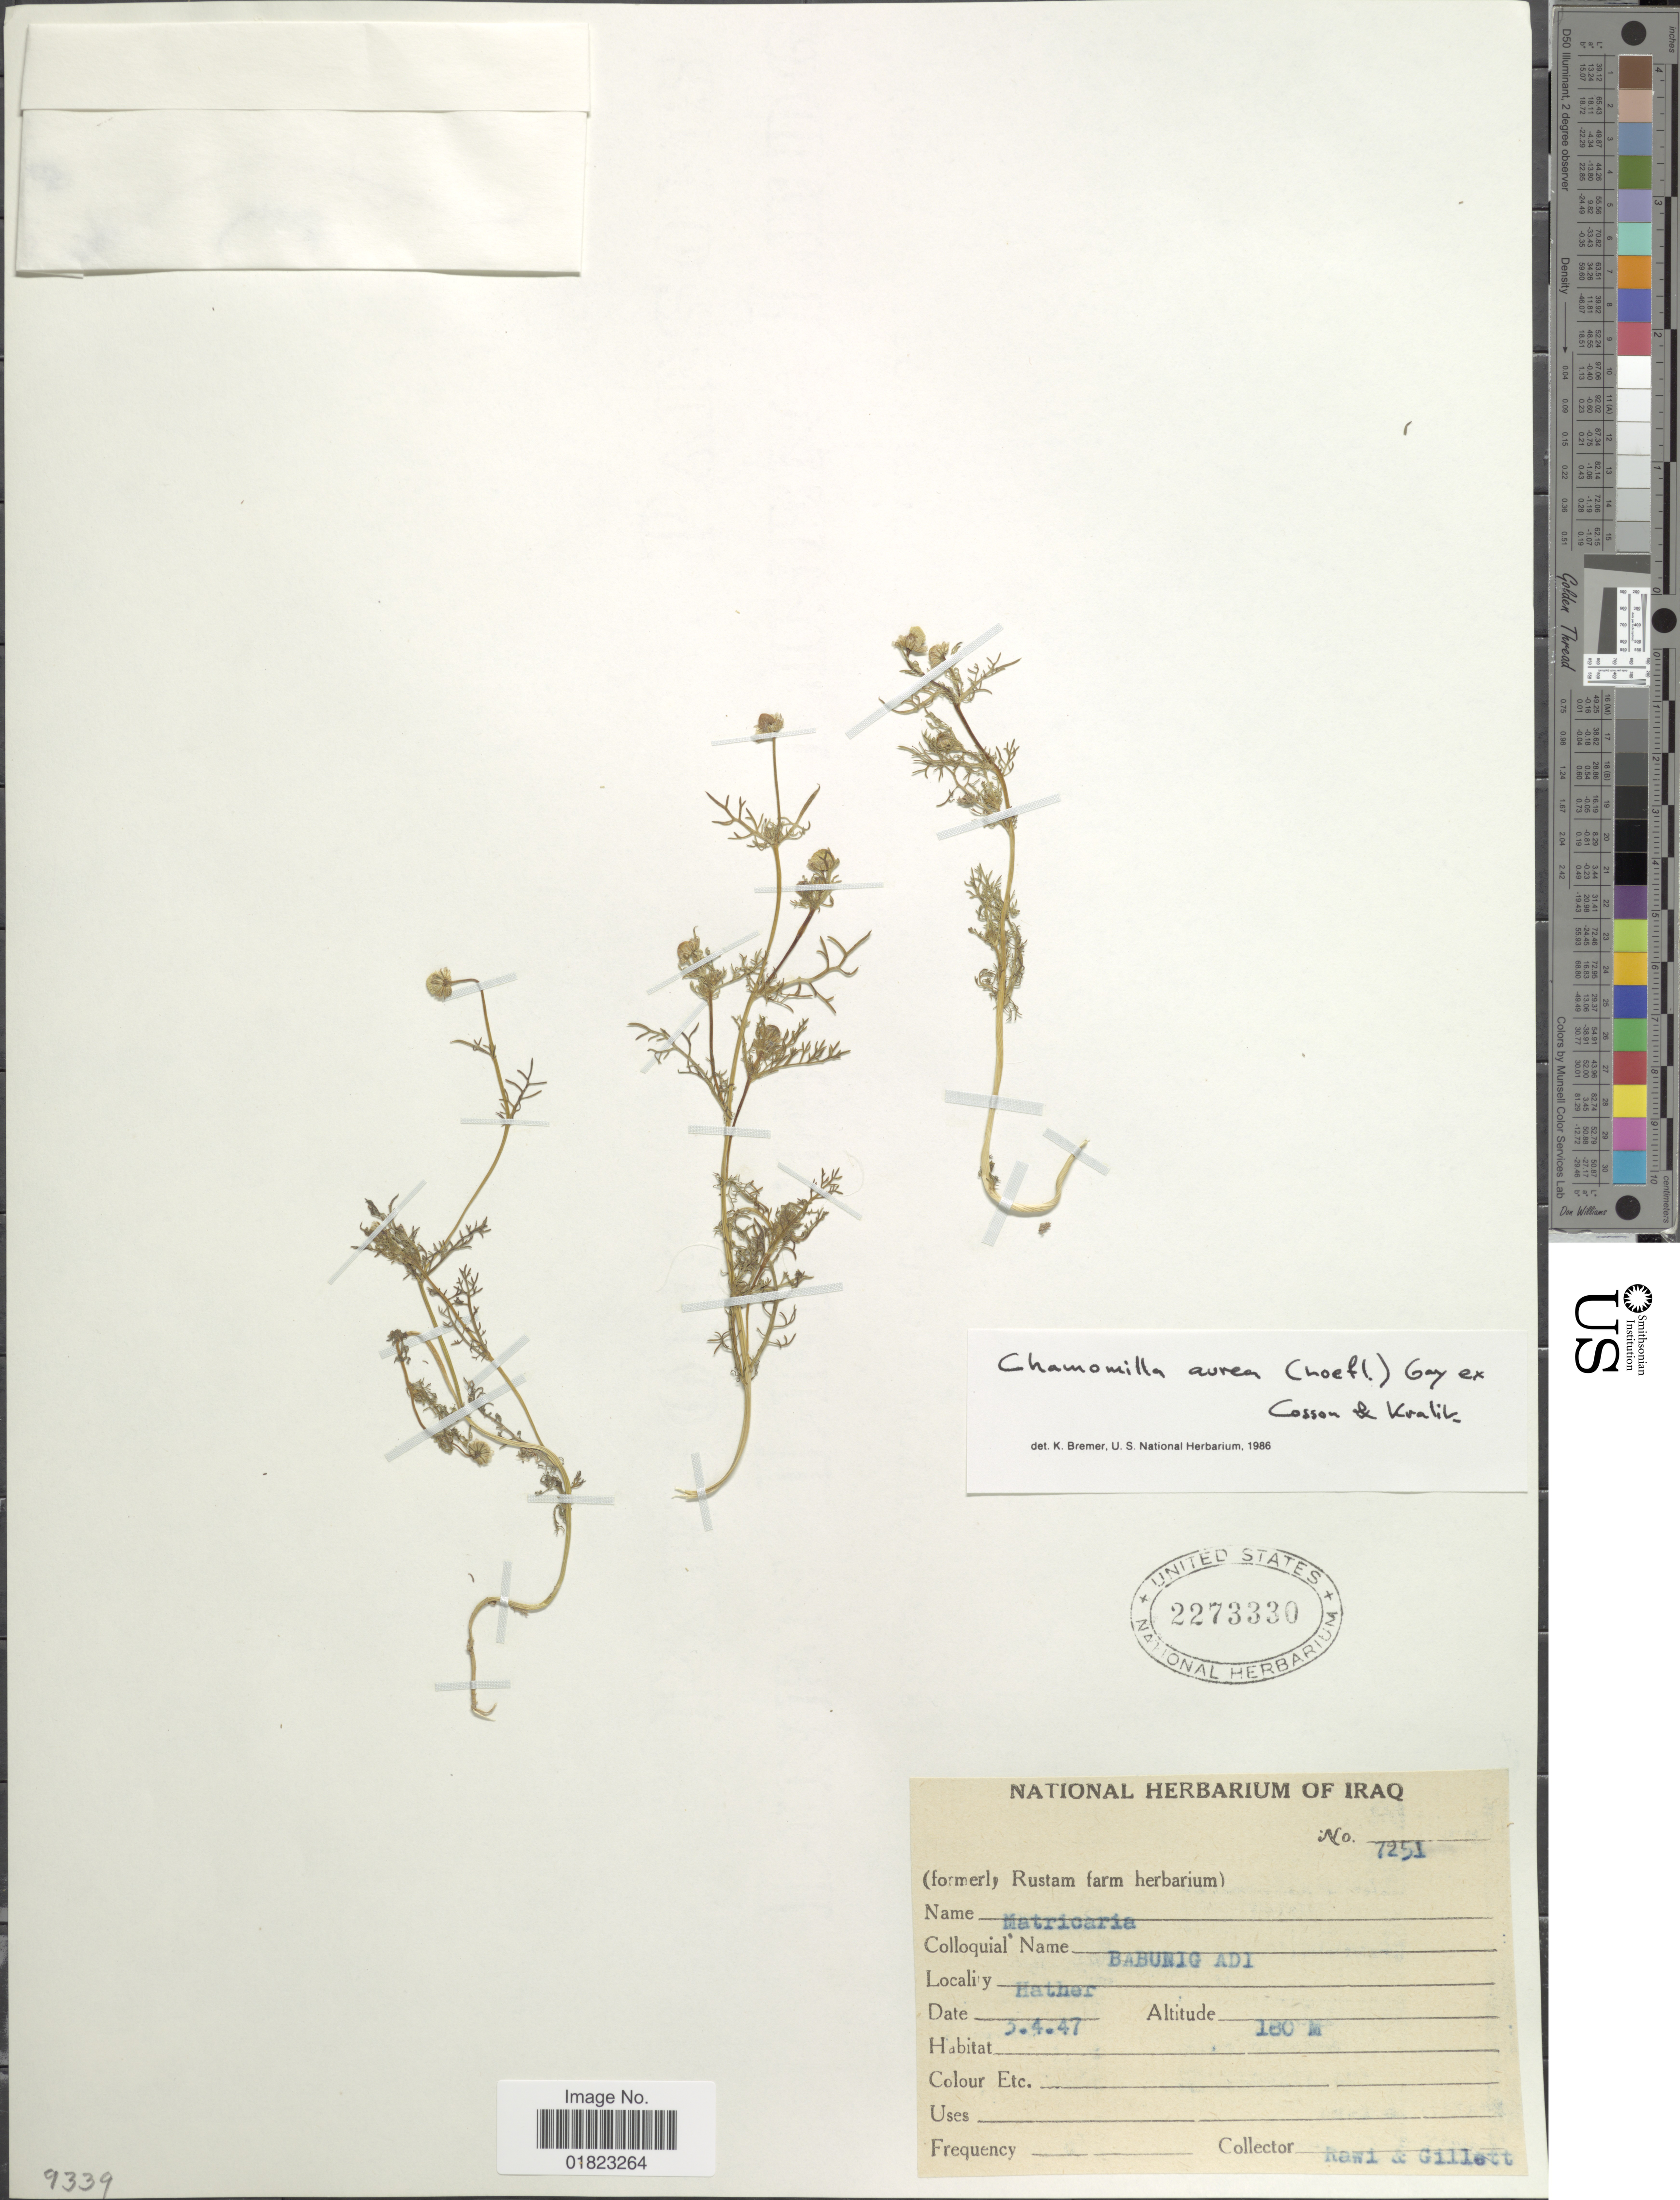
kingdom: Plantae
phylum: Tracheophyta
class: Magnoliopsida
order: Asterales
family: Asteraceae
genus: Matricaria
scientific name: Matricaria aurea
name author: (Loefl.) Sch. Bip.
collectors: -. Rawi & Gillett, --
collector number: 7251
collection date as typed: Transcribed d/m/y: 3/4/47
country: Iraq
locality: Hather.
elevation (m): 180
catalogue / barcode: US 2273330